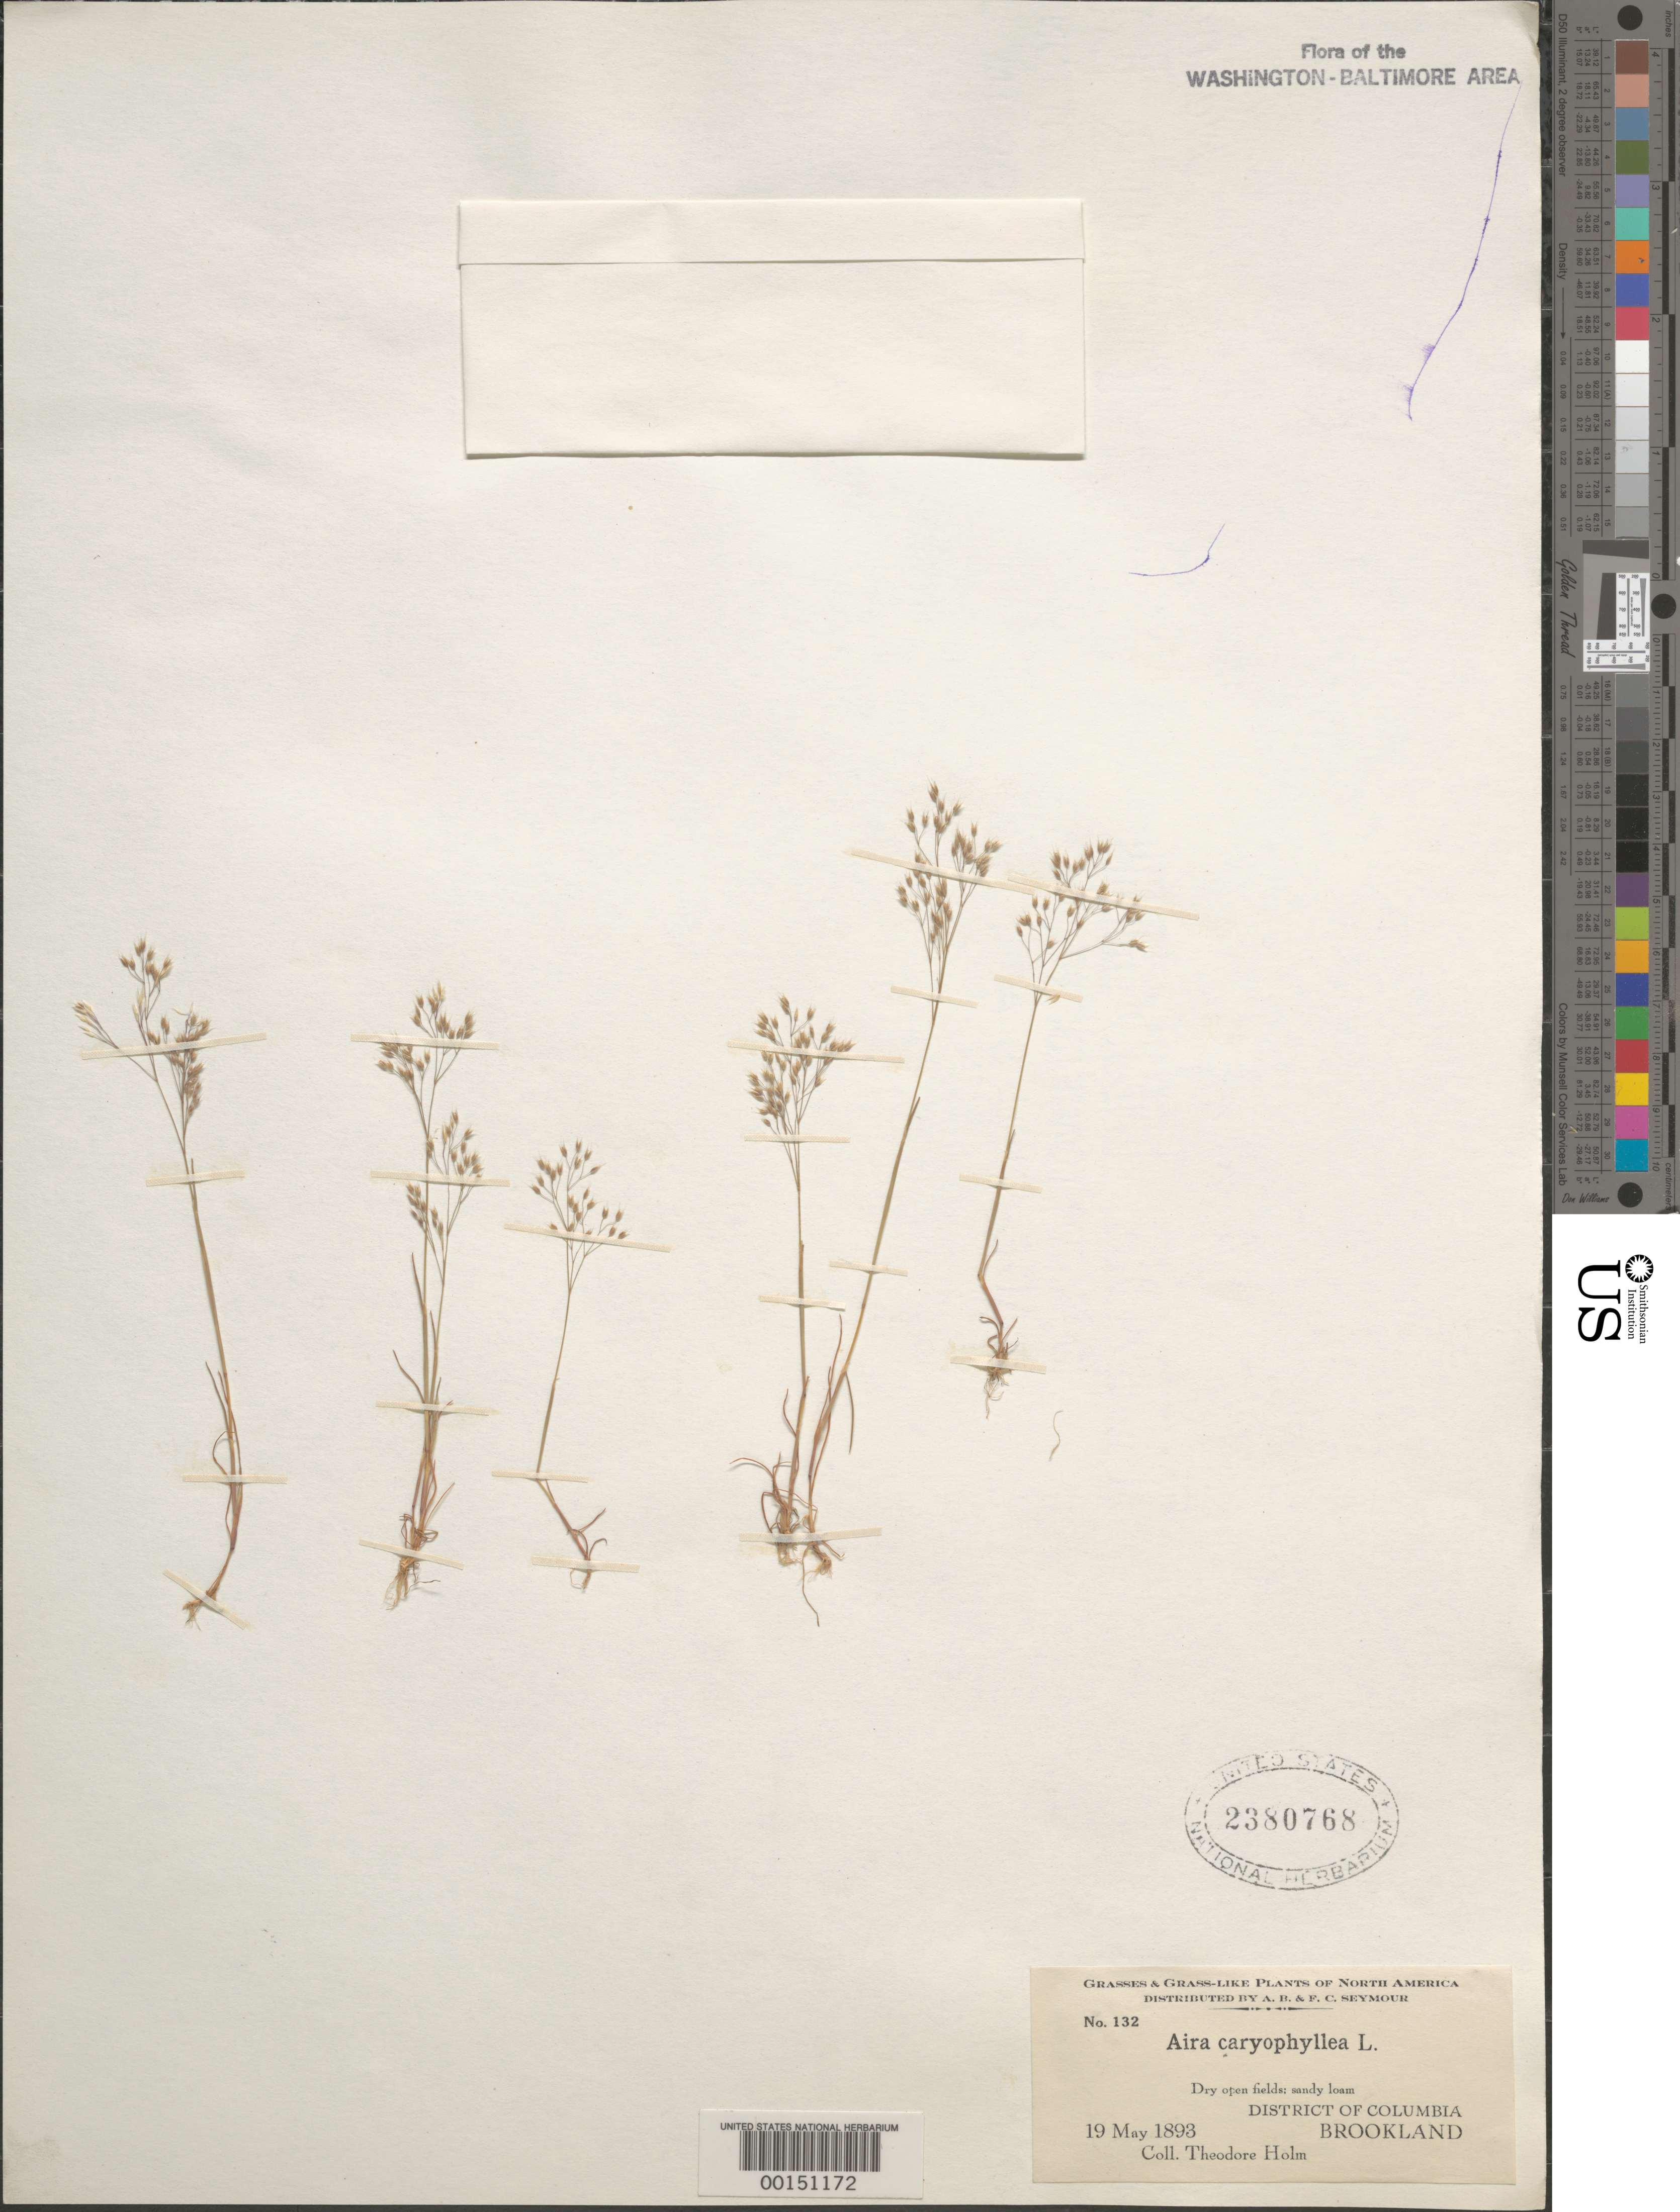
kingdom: Plantae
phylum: Tracheophyta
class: Liliopsida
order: Poales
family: Poaceae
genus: Aira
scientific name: Aira caryophyllea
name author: L.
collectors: T. Holm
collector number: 132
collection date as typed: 19 May 1893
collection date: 1893-05-19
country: United States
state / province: District of Columbia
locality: Brookland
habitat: Dry open fields, sandy loam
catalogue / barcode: US 2380768